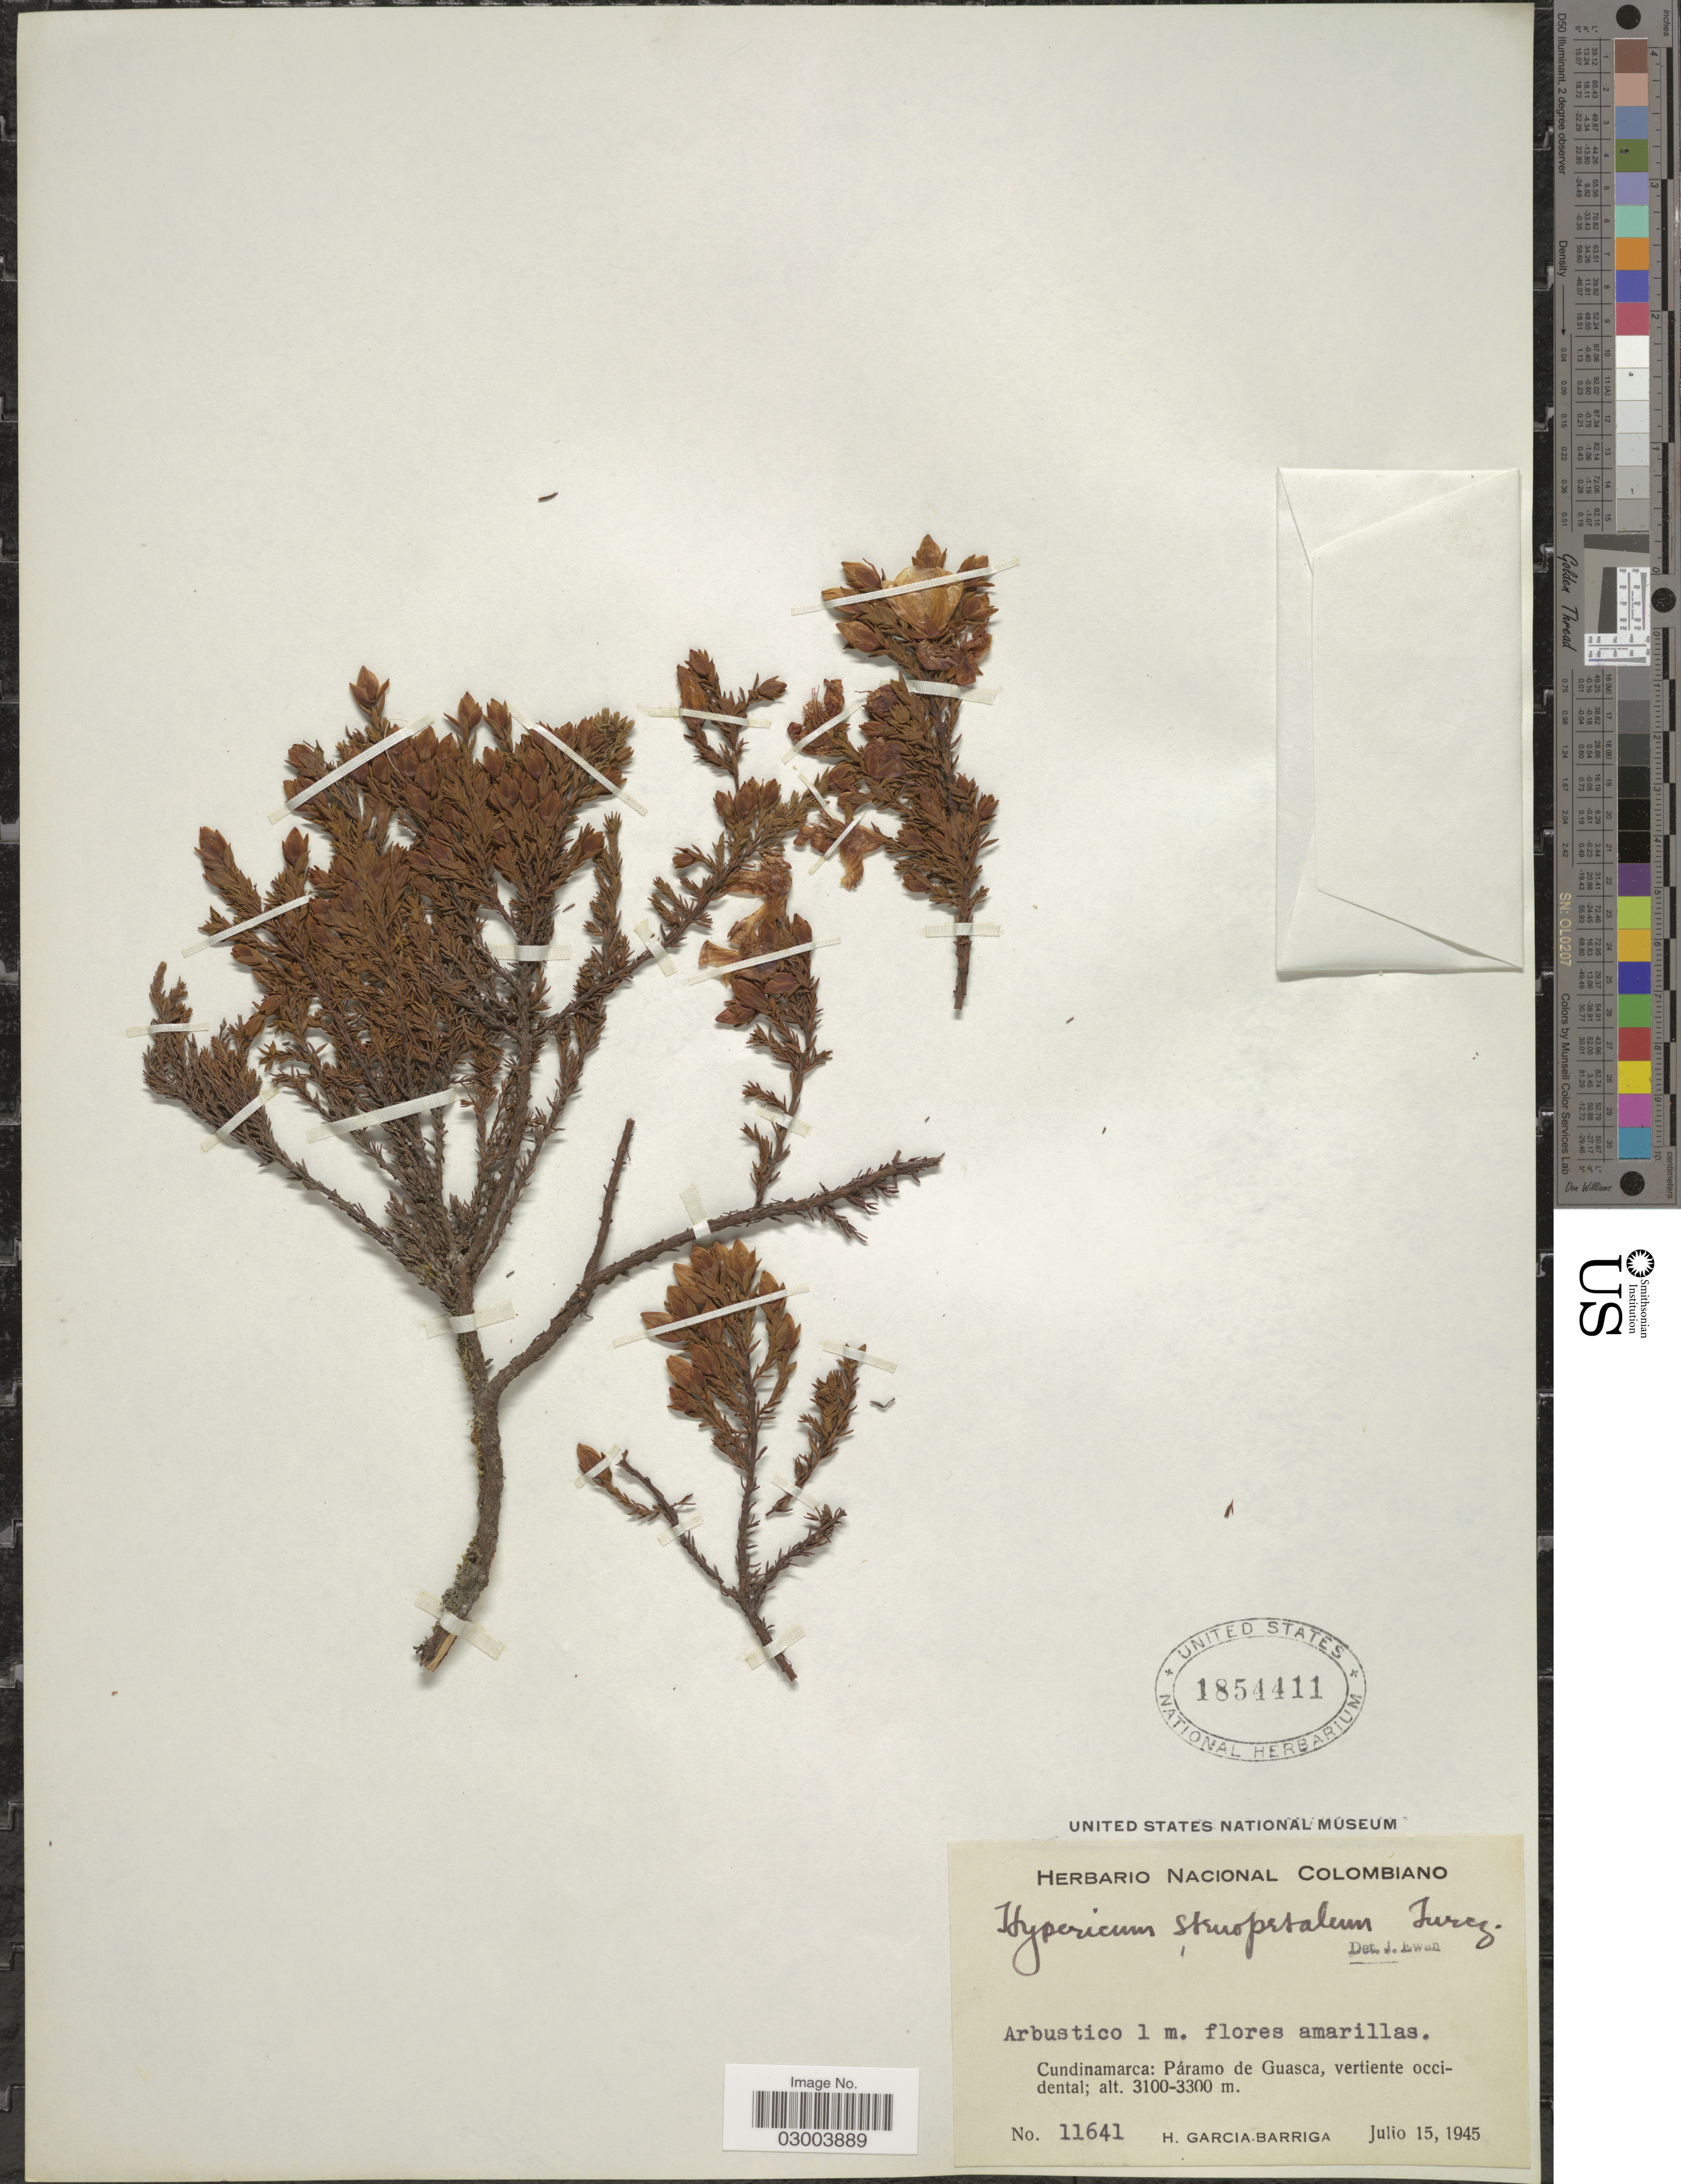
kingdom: Plantae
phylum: Tracheophyta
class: Magnoliopsida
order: Malpighiales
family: Hypericaceae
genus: Hypericum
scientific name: Hypericum thuyoides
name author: Kunth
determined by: Strong, M. T., (US), Smithsonian Institution - National Museum of Natural History (UNITED STATES)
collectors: H. García Barriga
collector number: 11641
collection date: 1945-07-15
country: Colombia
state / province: Cundinamarca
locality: Páramo de Guasca, vertiente occidental.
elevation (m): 3100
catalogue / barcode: US 1854411